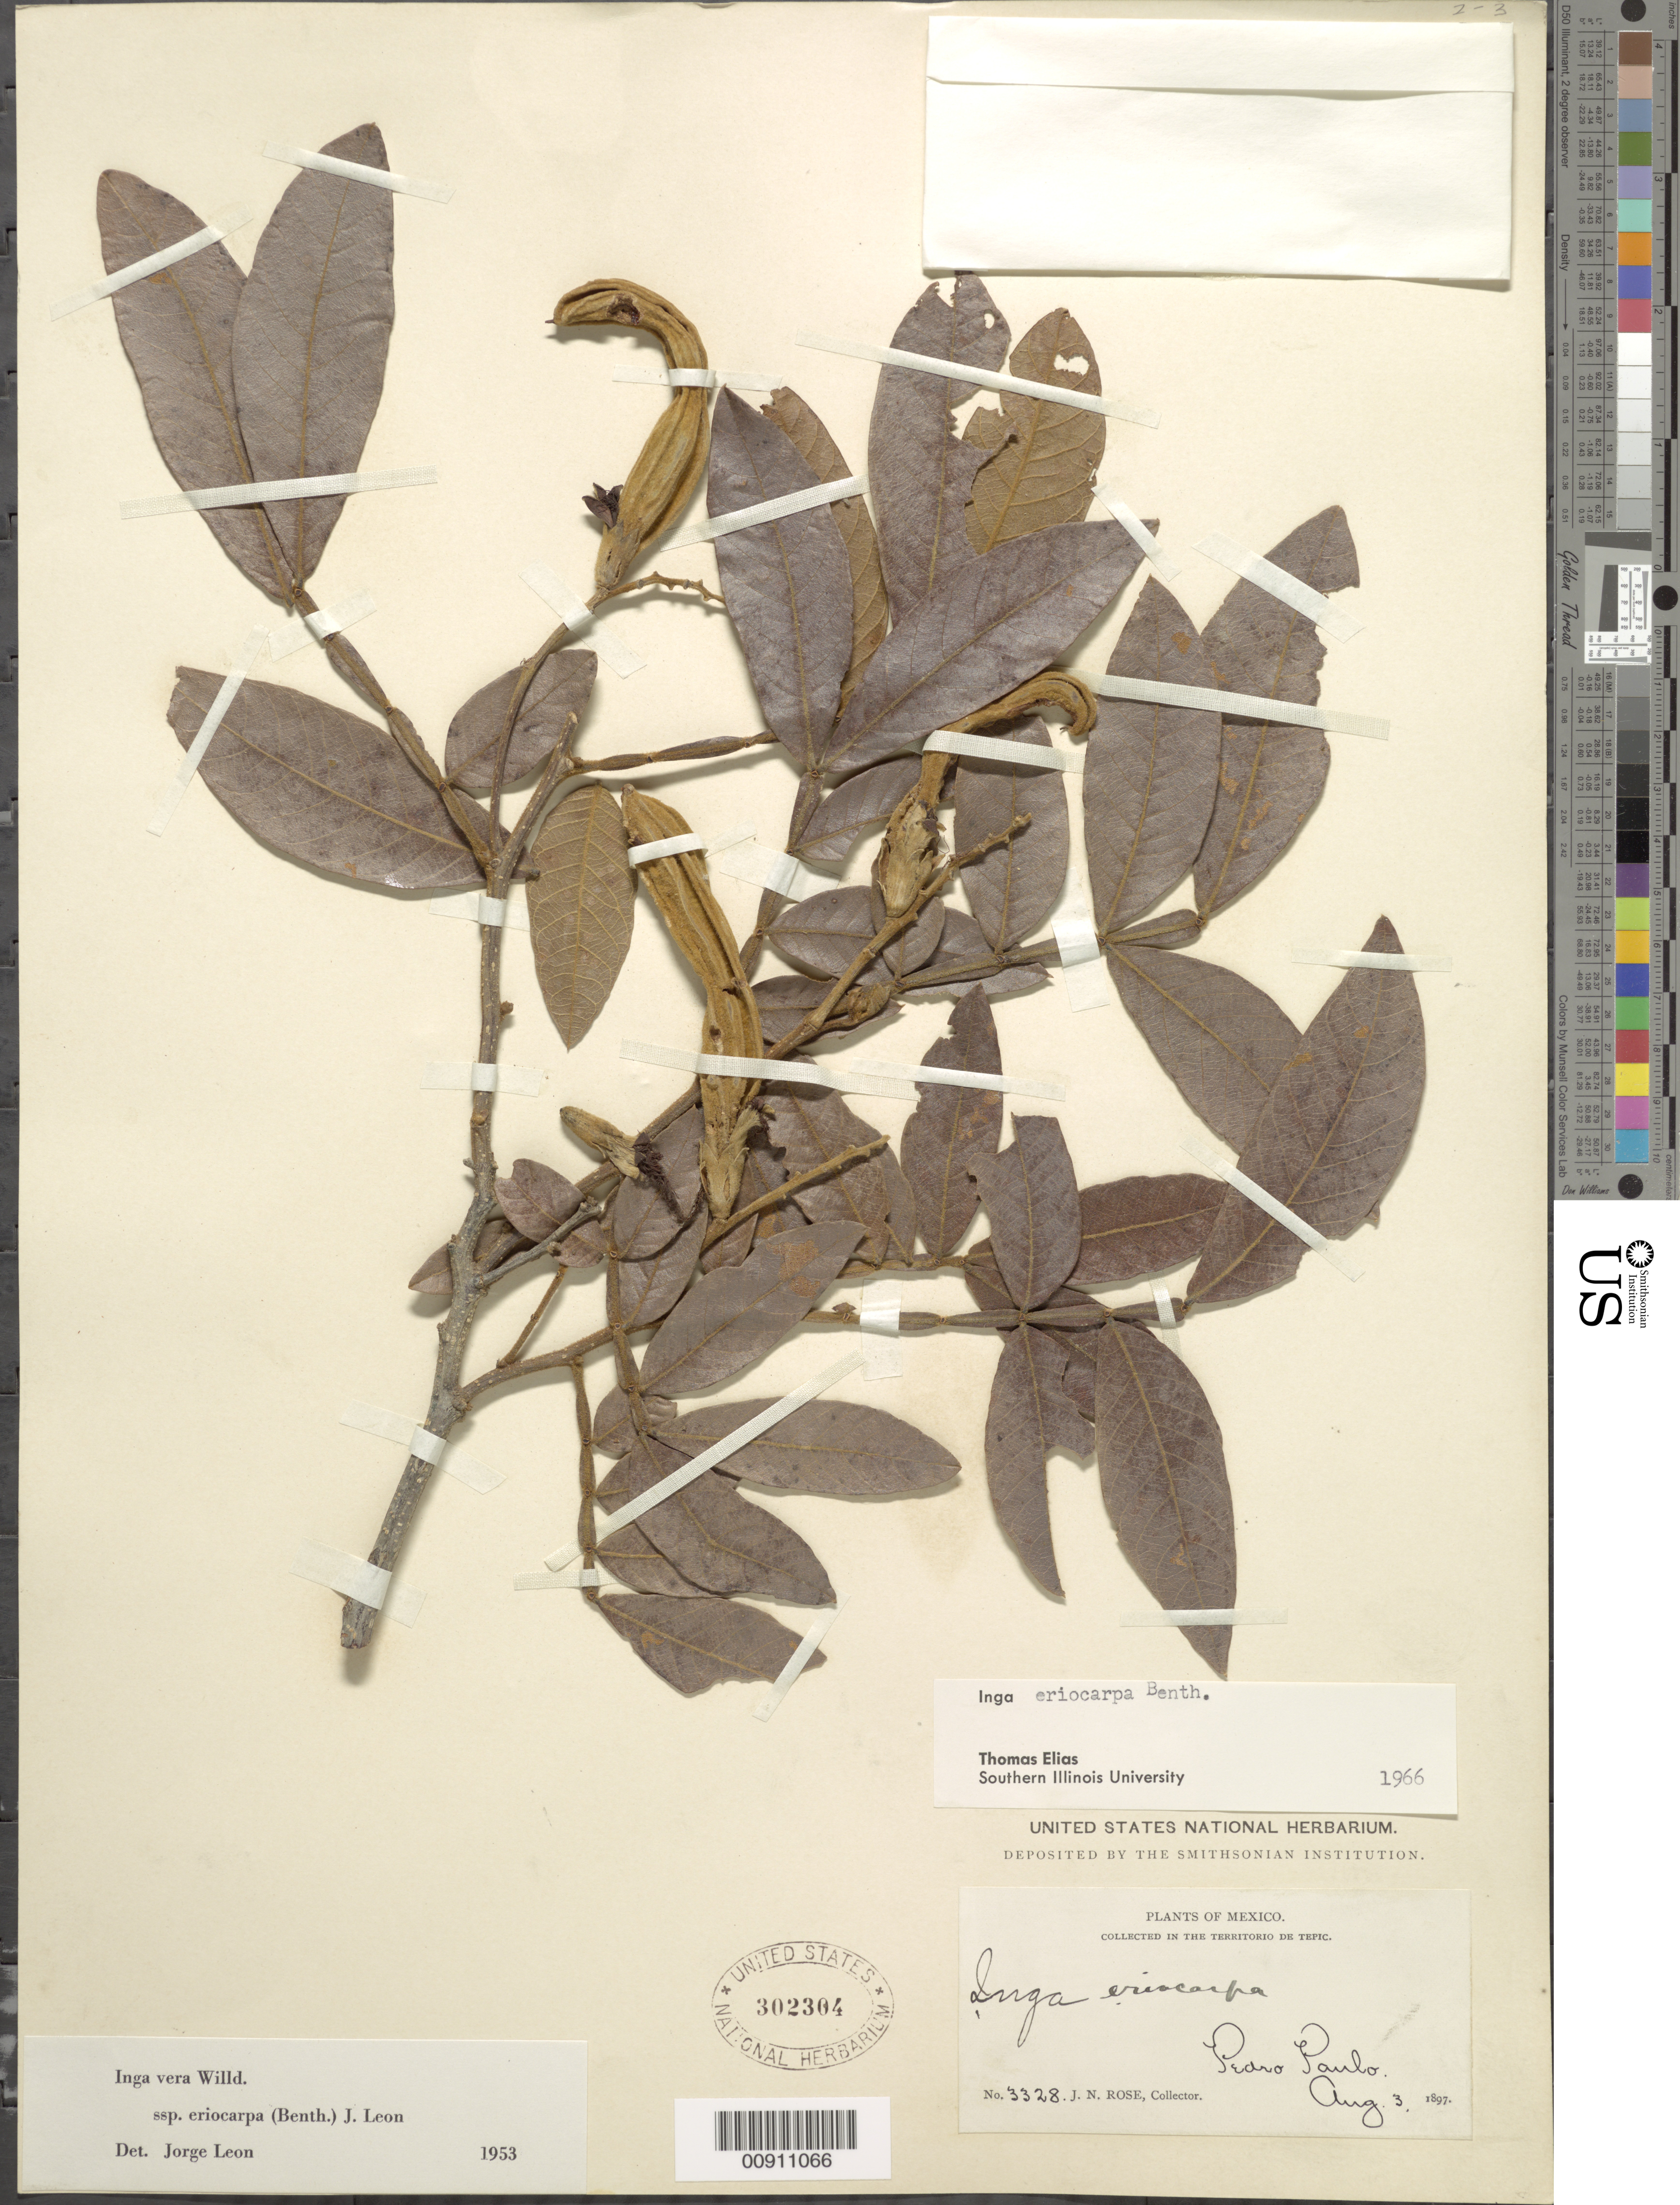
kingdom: Plantae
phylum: Tracheophyta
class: Magnoliopsida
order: Fabales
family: Fabaceae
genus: Inga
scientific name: Inga vera subsp. eriocarpa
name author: (Benth.) J. León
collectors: J. N. Rose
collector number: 3328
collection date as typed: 03 Aug 1897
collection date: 1897-08-03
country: Mexico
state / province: Nayarit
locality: Pedro Paulo in the Territorio de Tepic.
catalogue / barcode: US 302304